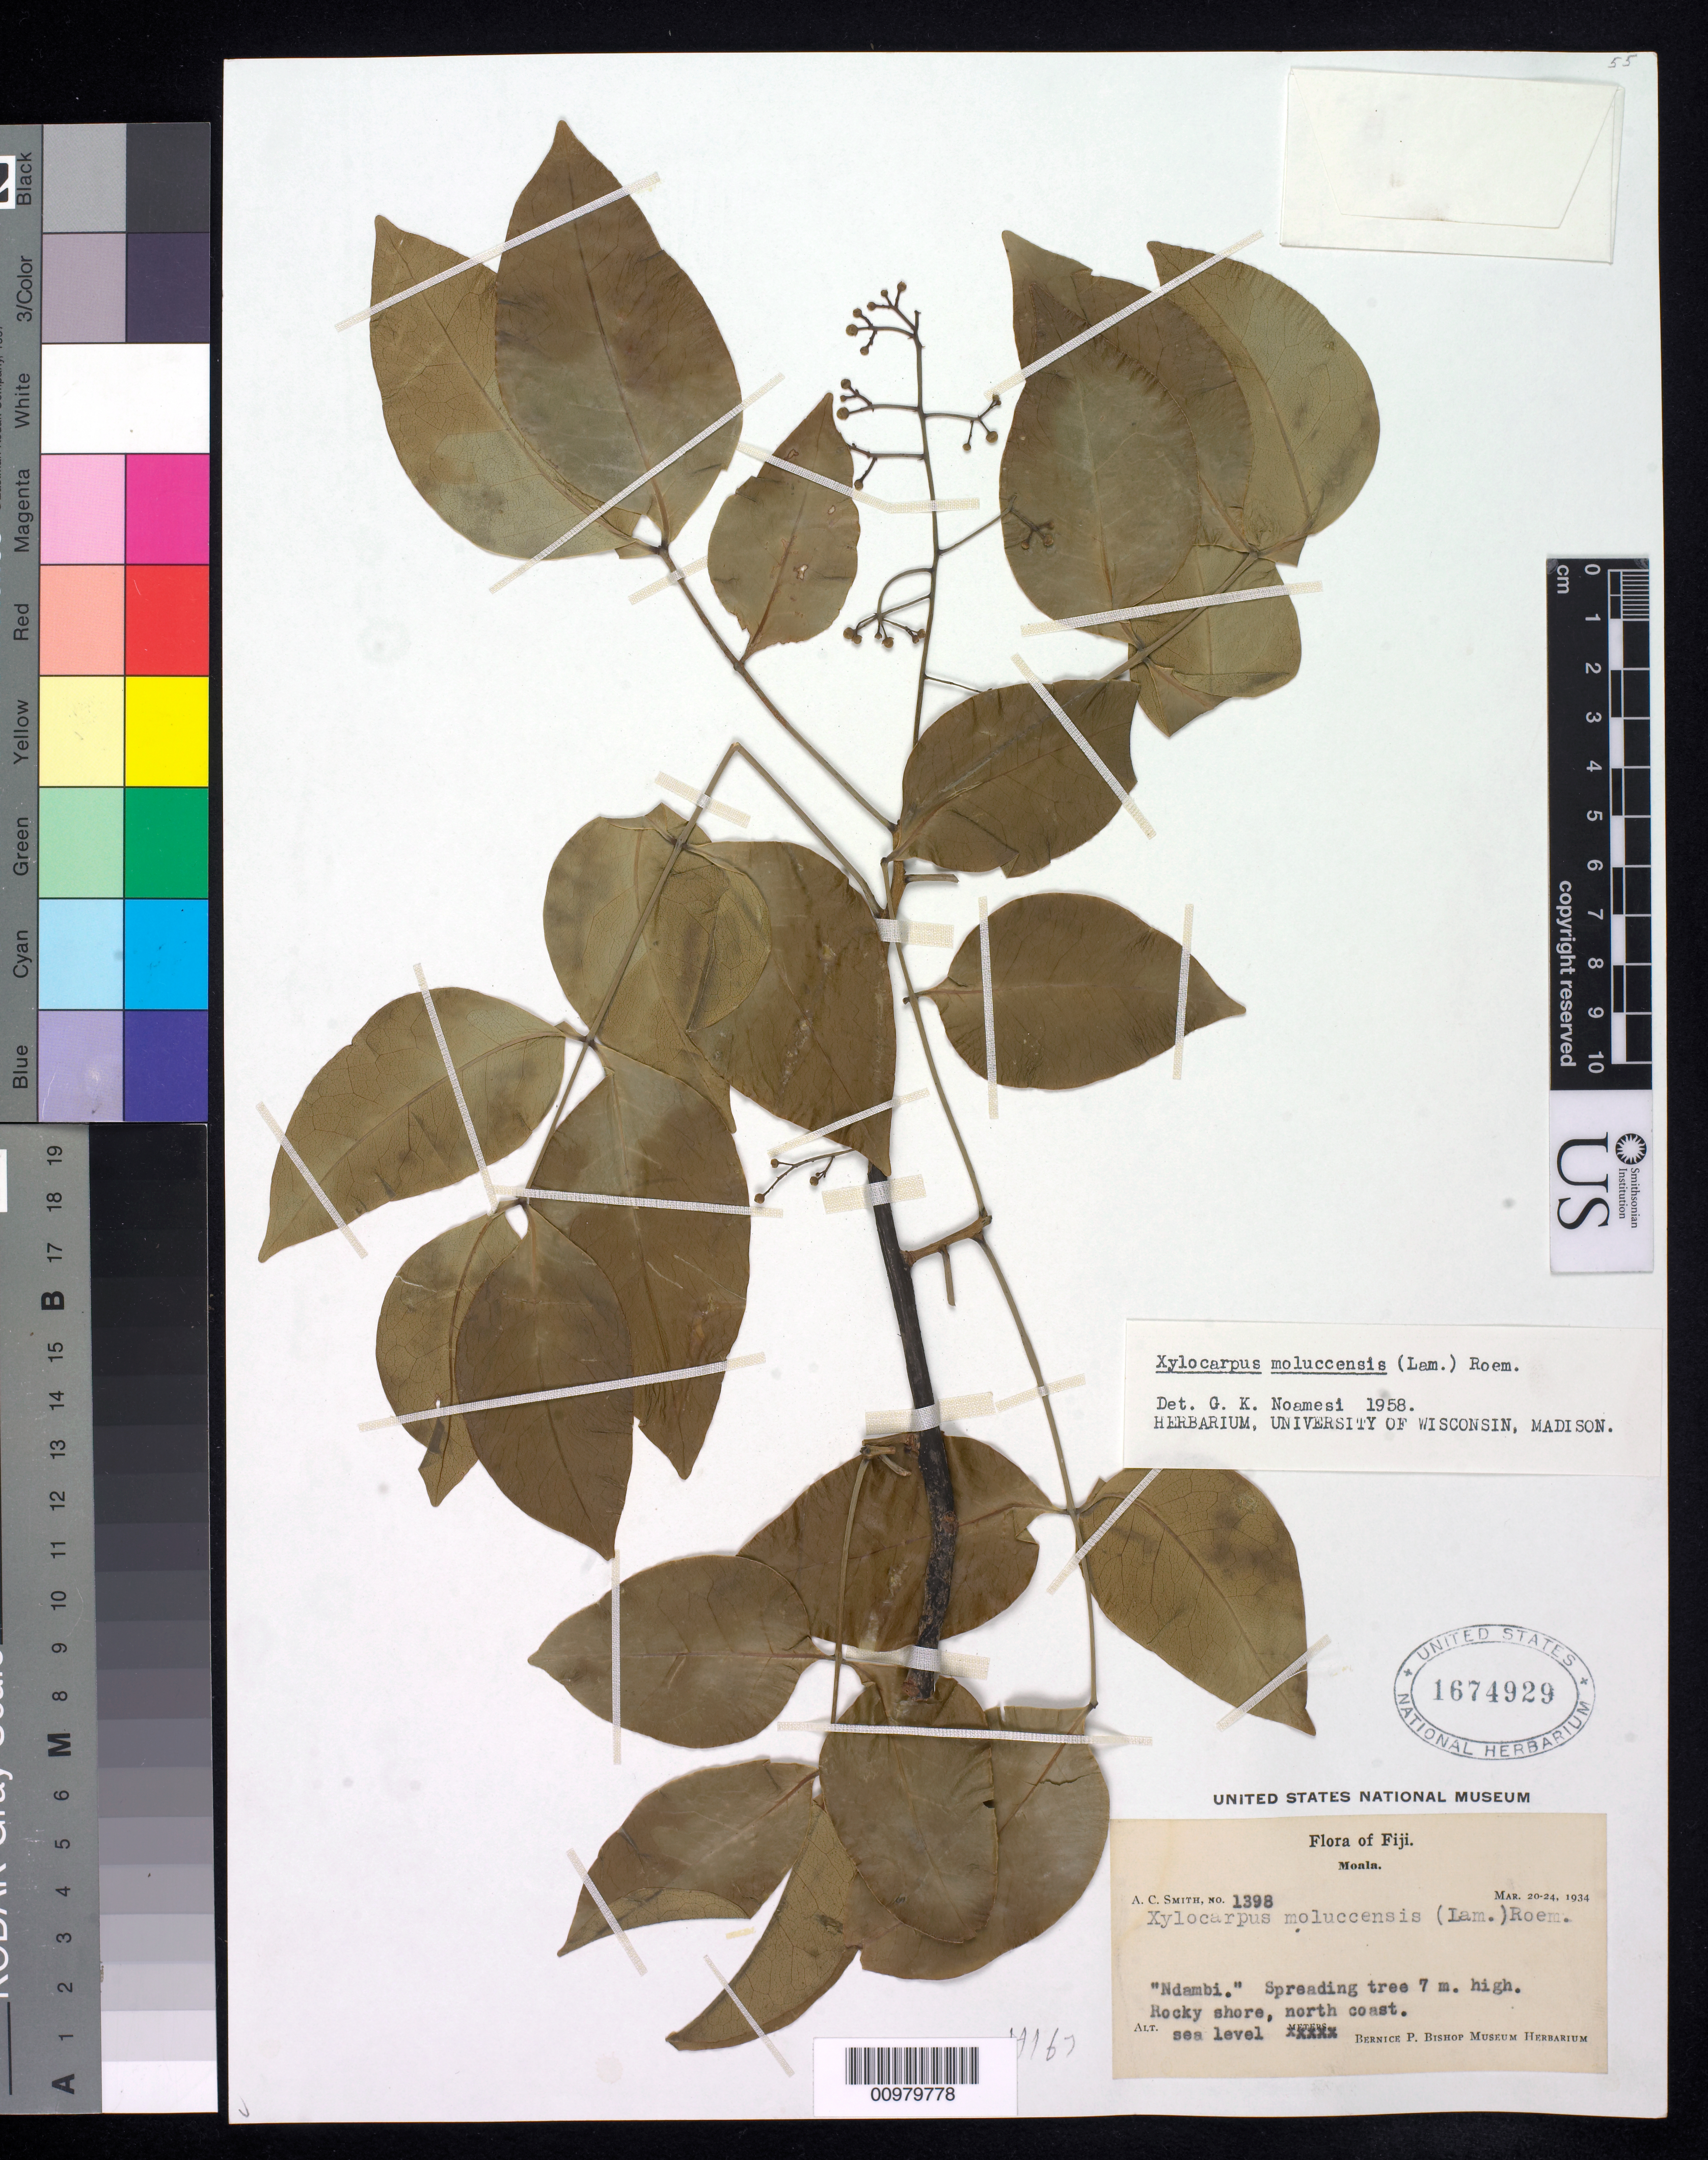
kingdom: Plantae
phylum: Tracheophyta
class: Magnoliopsida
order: Sapindales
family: Meliaceae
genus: Xylocarpus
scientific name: Xylocarpus moluccensis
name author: (Lam.) M. Roem.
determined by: Noamesi, G. K.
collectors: C. A. Smith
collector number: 1398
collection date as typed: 20 Mar 1934 to 24 Mar 1934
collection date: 1934-03-20/1934-03-24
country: Fiji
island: Moala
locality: Fiji, North Coast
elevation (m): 0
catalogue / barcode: US 1674929